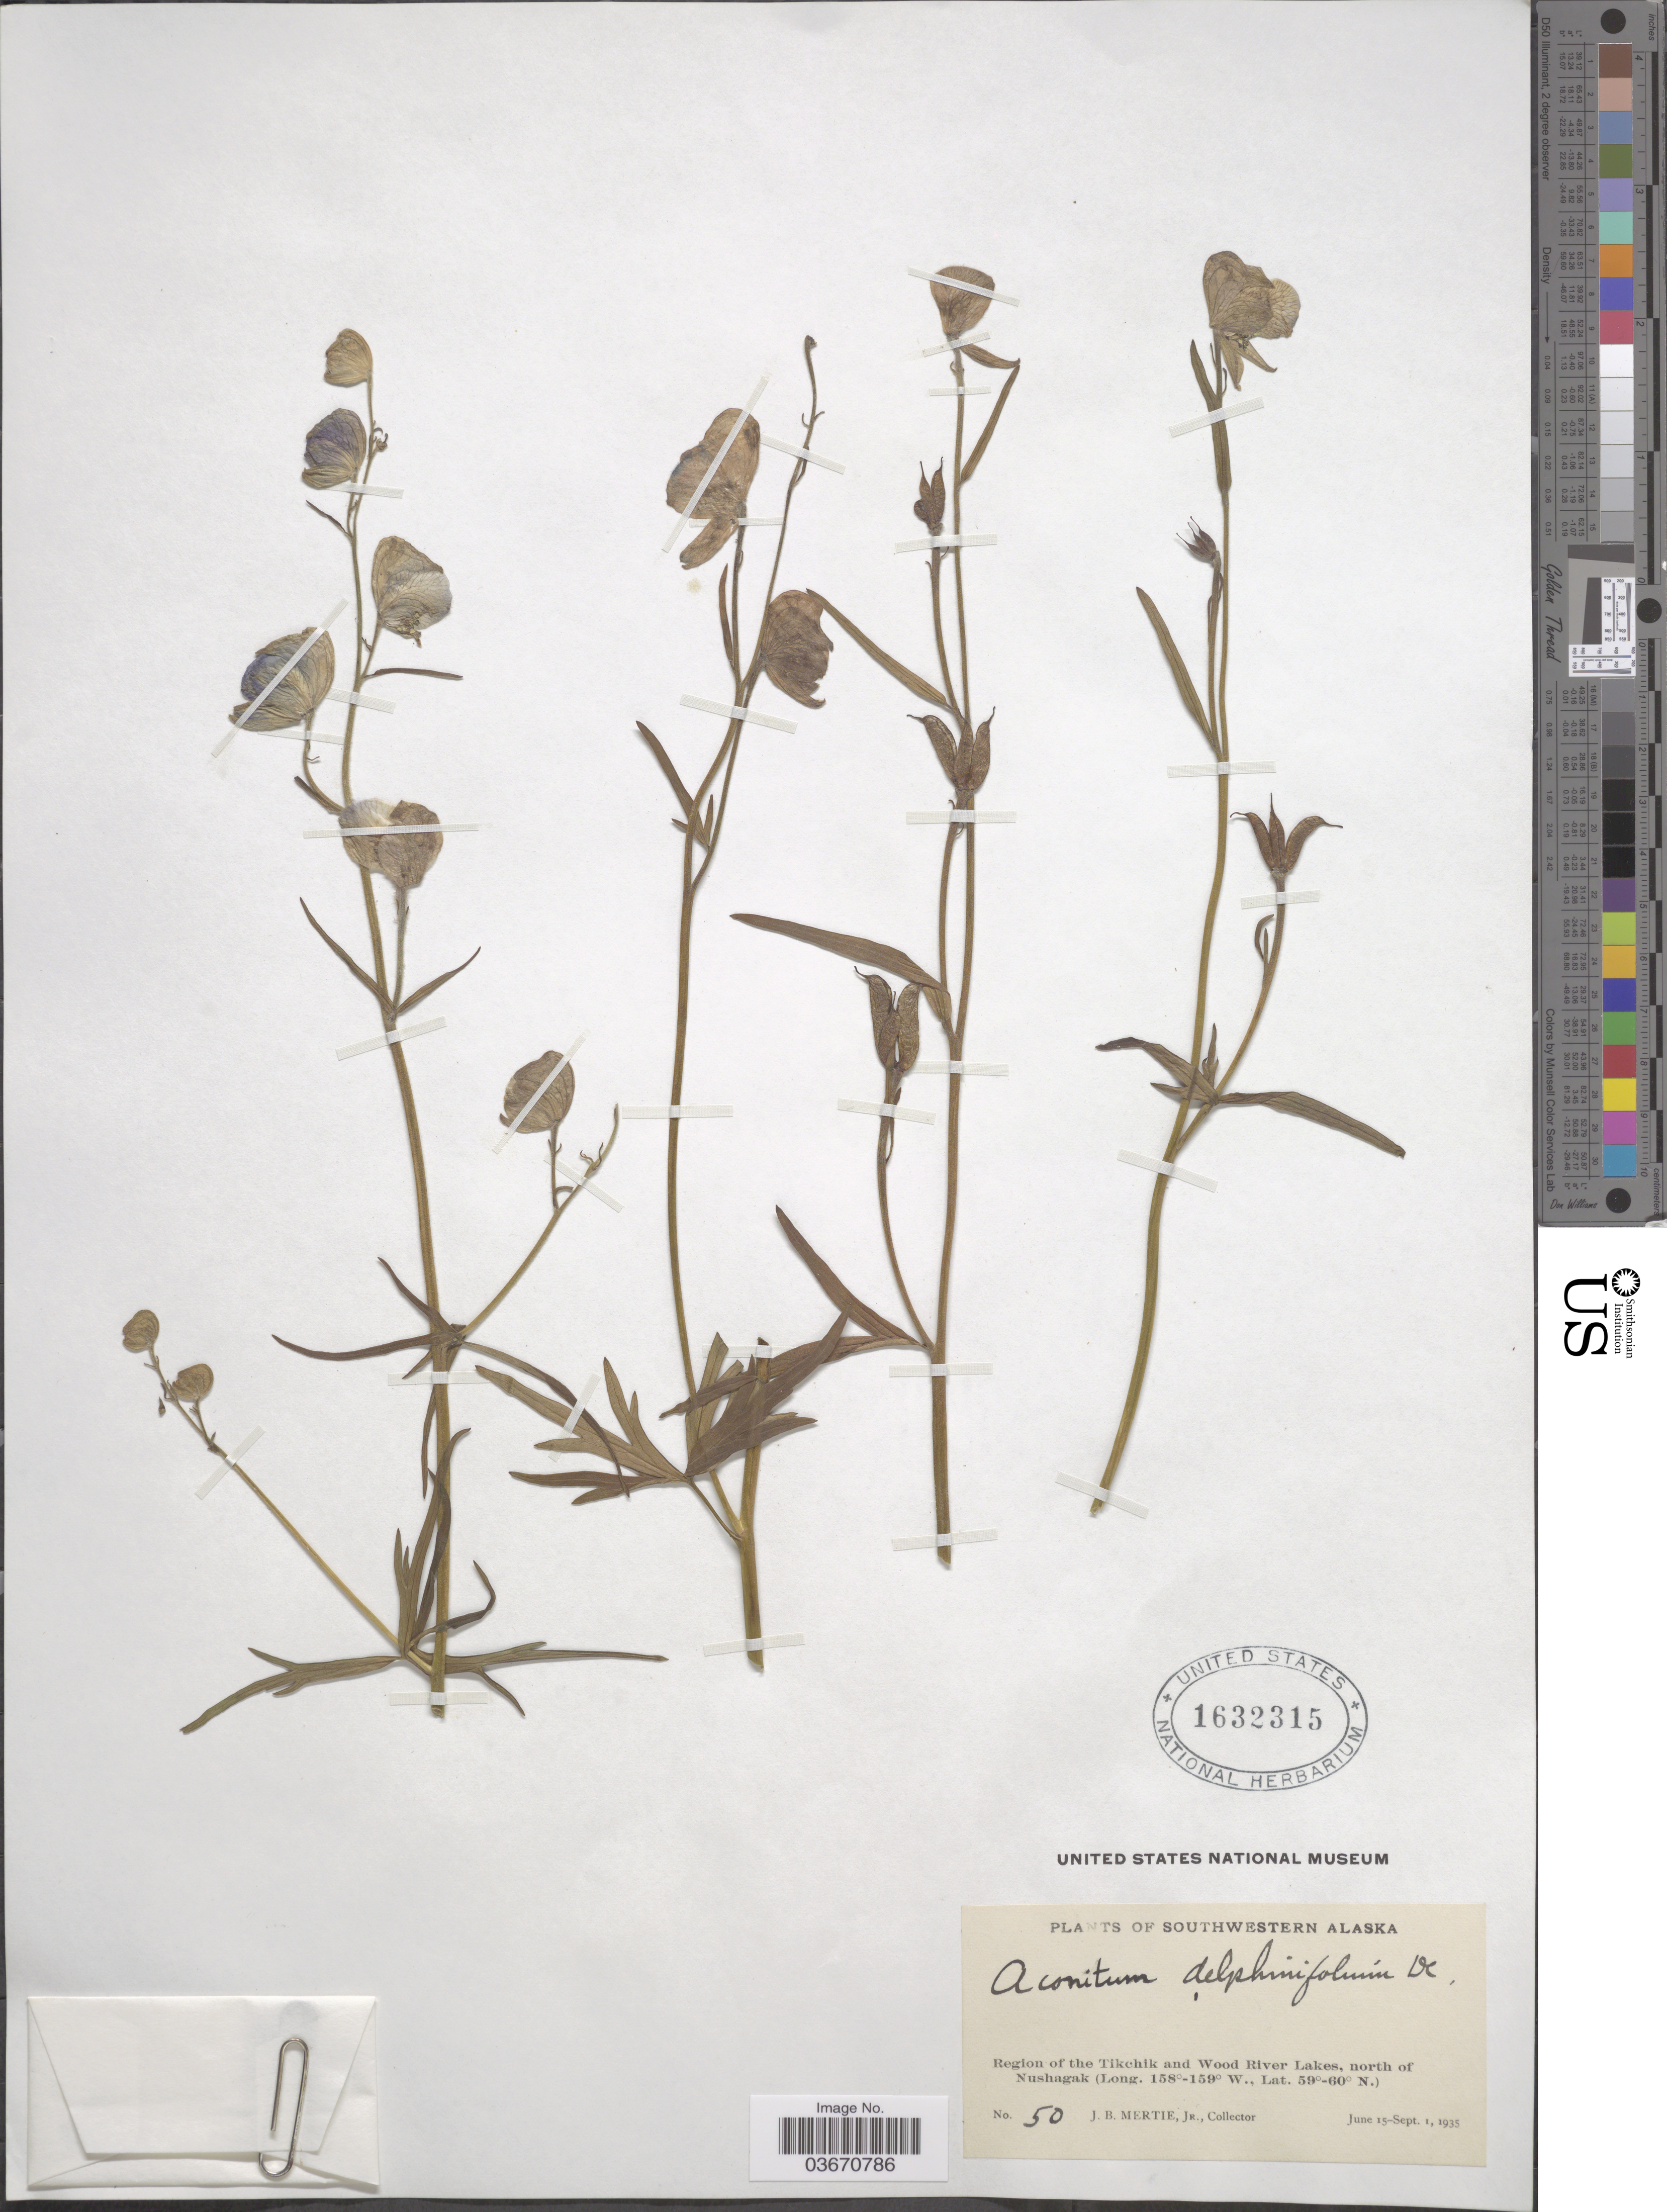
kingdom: Plantae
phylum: Tracheophyta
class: Magnoliopsida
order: Ranunculales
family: Ranunculaceae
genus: Aconitum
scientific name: Aconitum delphinifolium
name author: DC.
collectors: J. Mertie Jr.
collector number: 50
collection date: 1935-06-15/1935-09-01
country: United States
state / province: Alaska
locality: Southwestern Alaska. Region of the Tikchik and Wood River Lakes, north of Nushagak.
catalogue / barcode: US 1632315